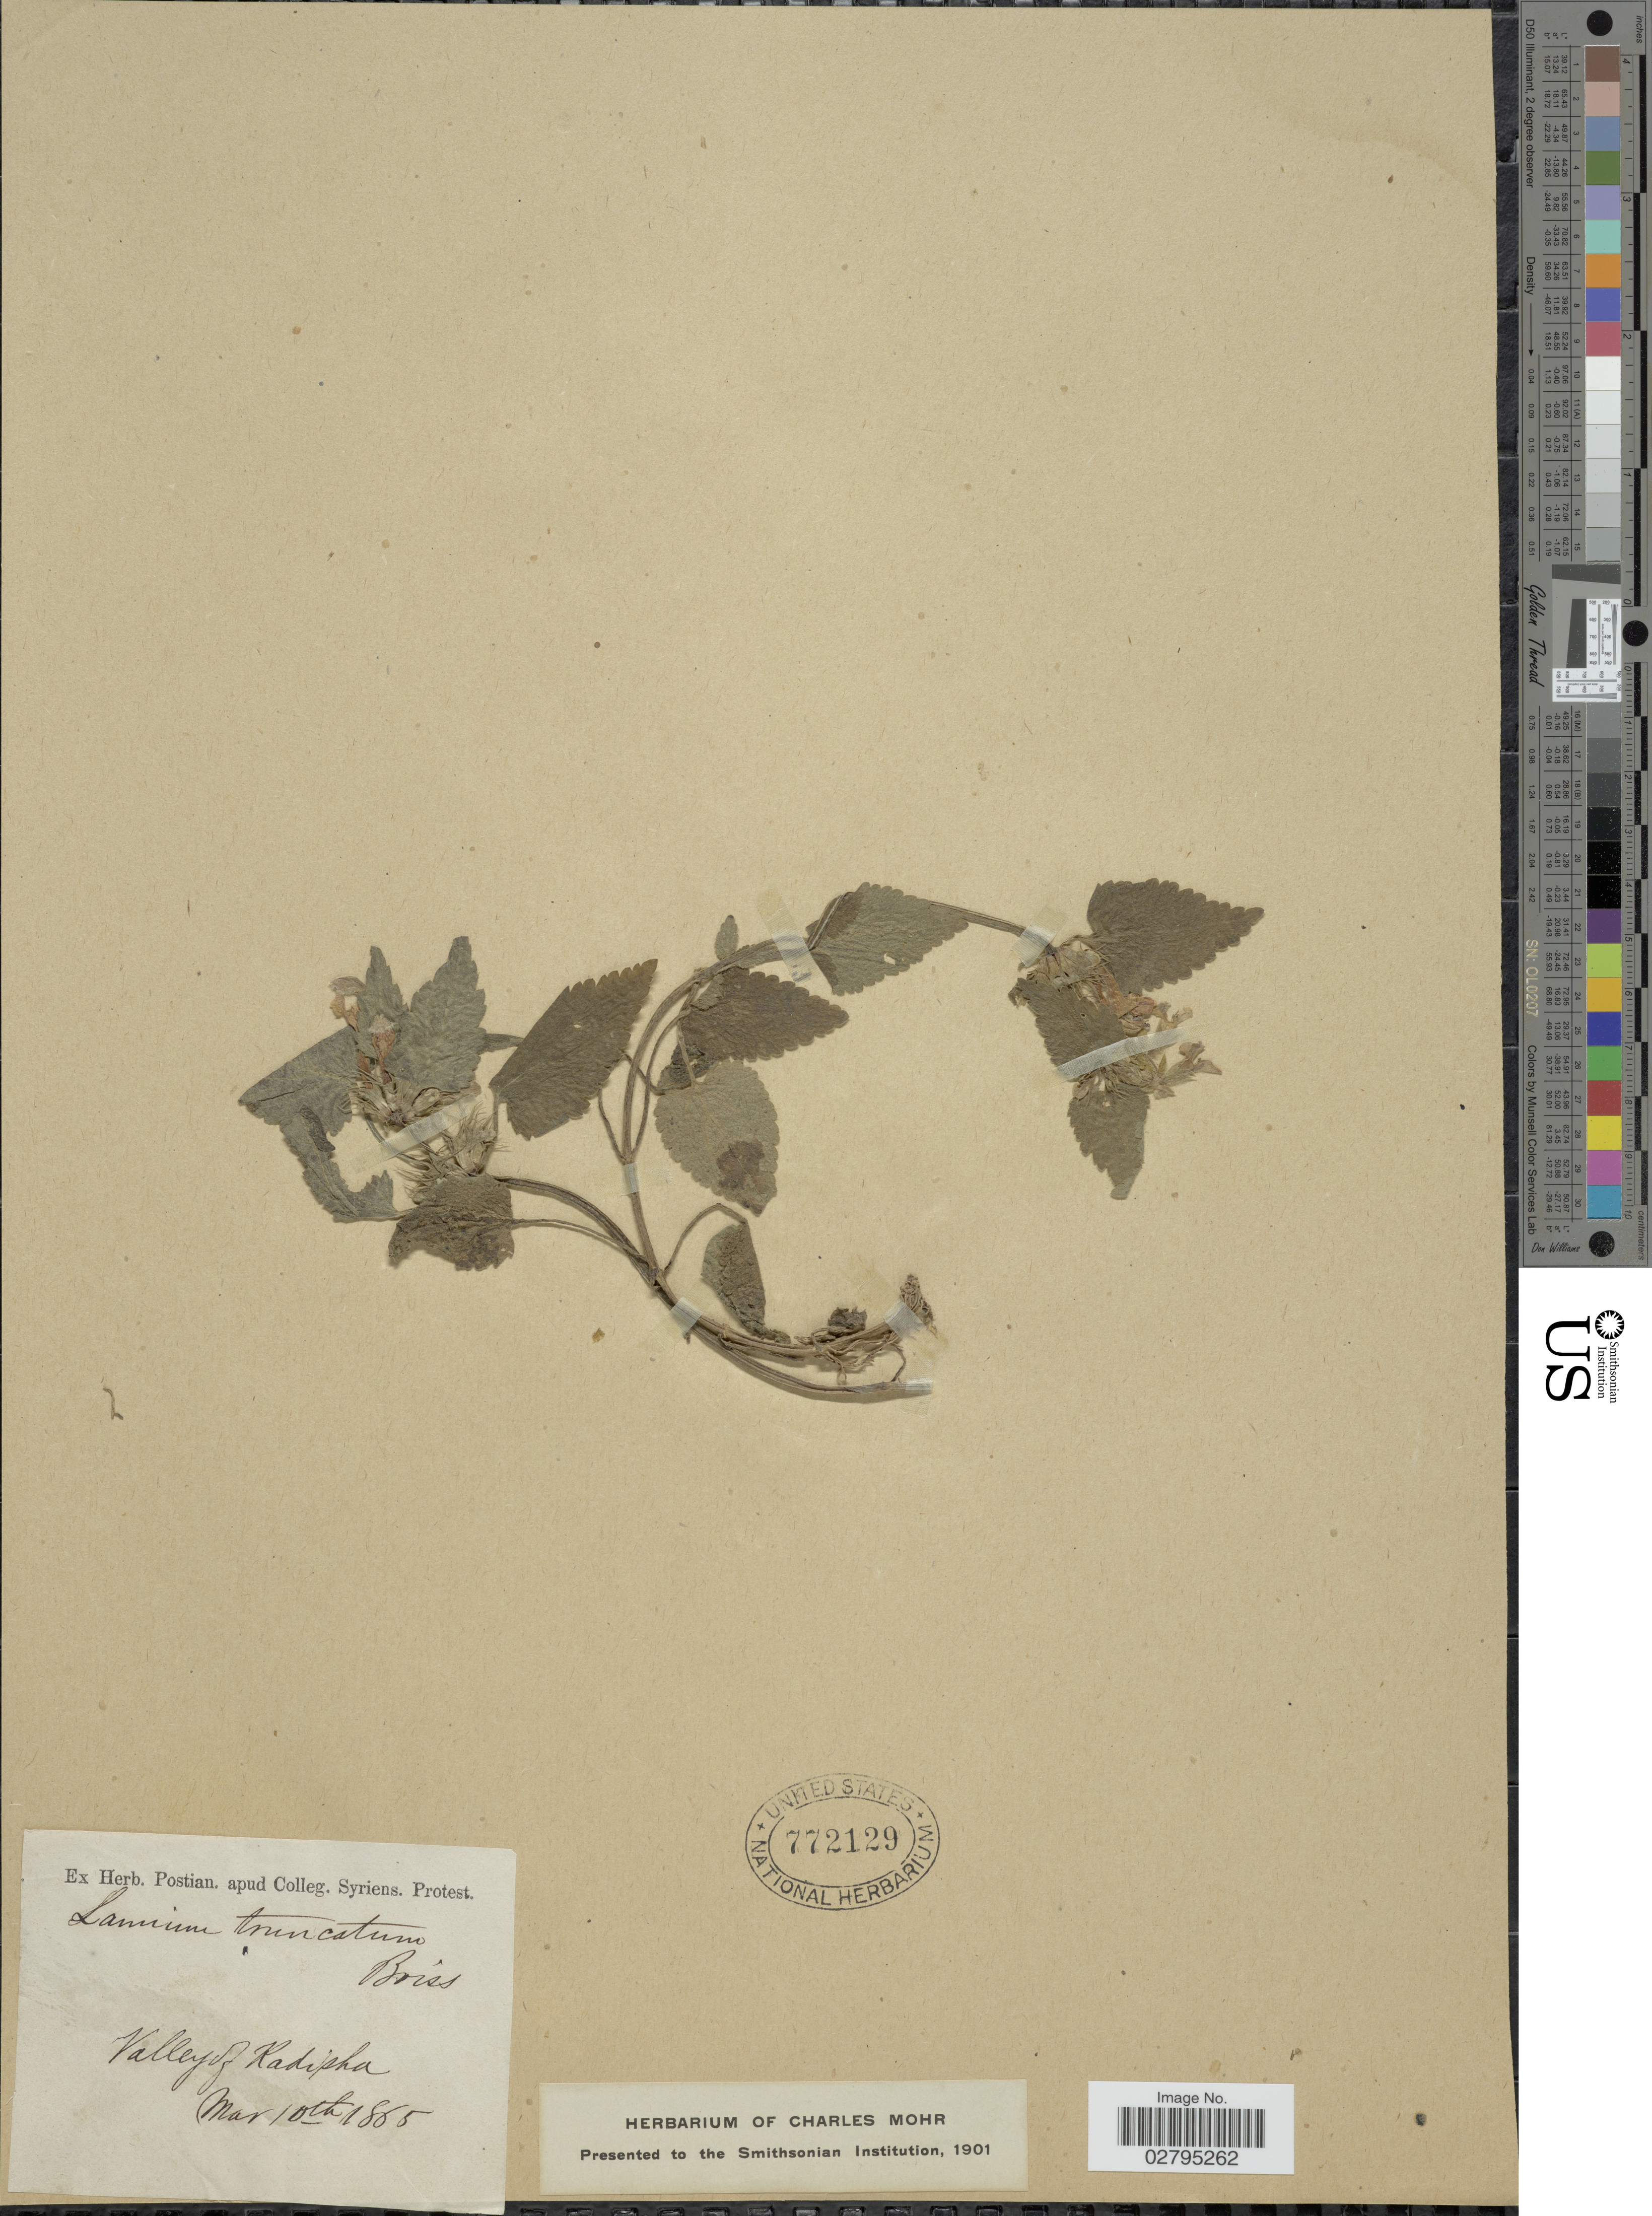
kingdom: Plantae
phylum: Tracheophyta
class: Magnoliopsida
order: Lamiales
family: Lamiaceae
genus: Lamium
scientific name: Lamium maculatum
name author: (L.) L.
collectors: ex herb. Postian. apud Colleg. Syriens. Protest. USE "Fannie P. A. Shepard" (10308853) AS PRIMARY COLLECTOR INSTEAD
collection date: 1865-03-10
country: Lebanon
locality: Valley of Kadisha.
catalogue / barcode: US 772129